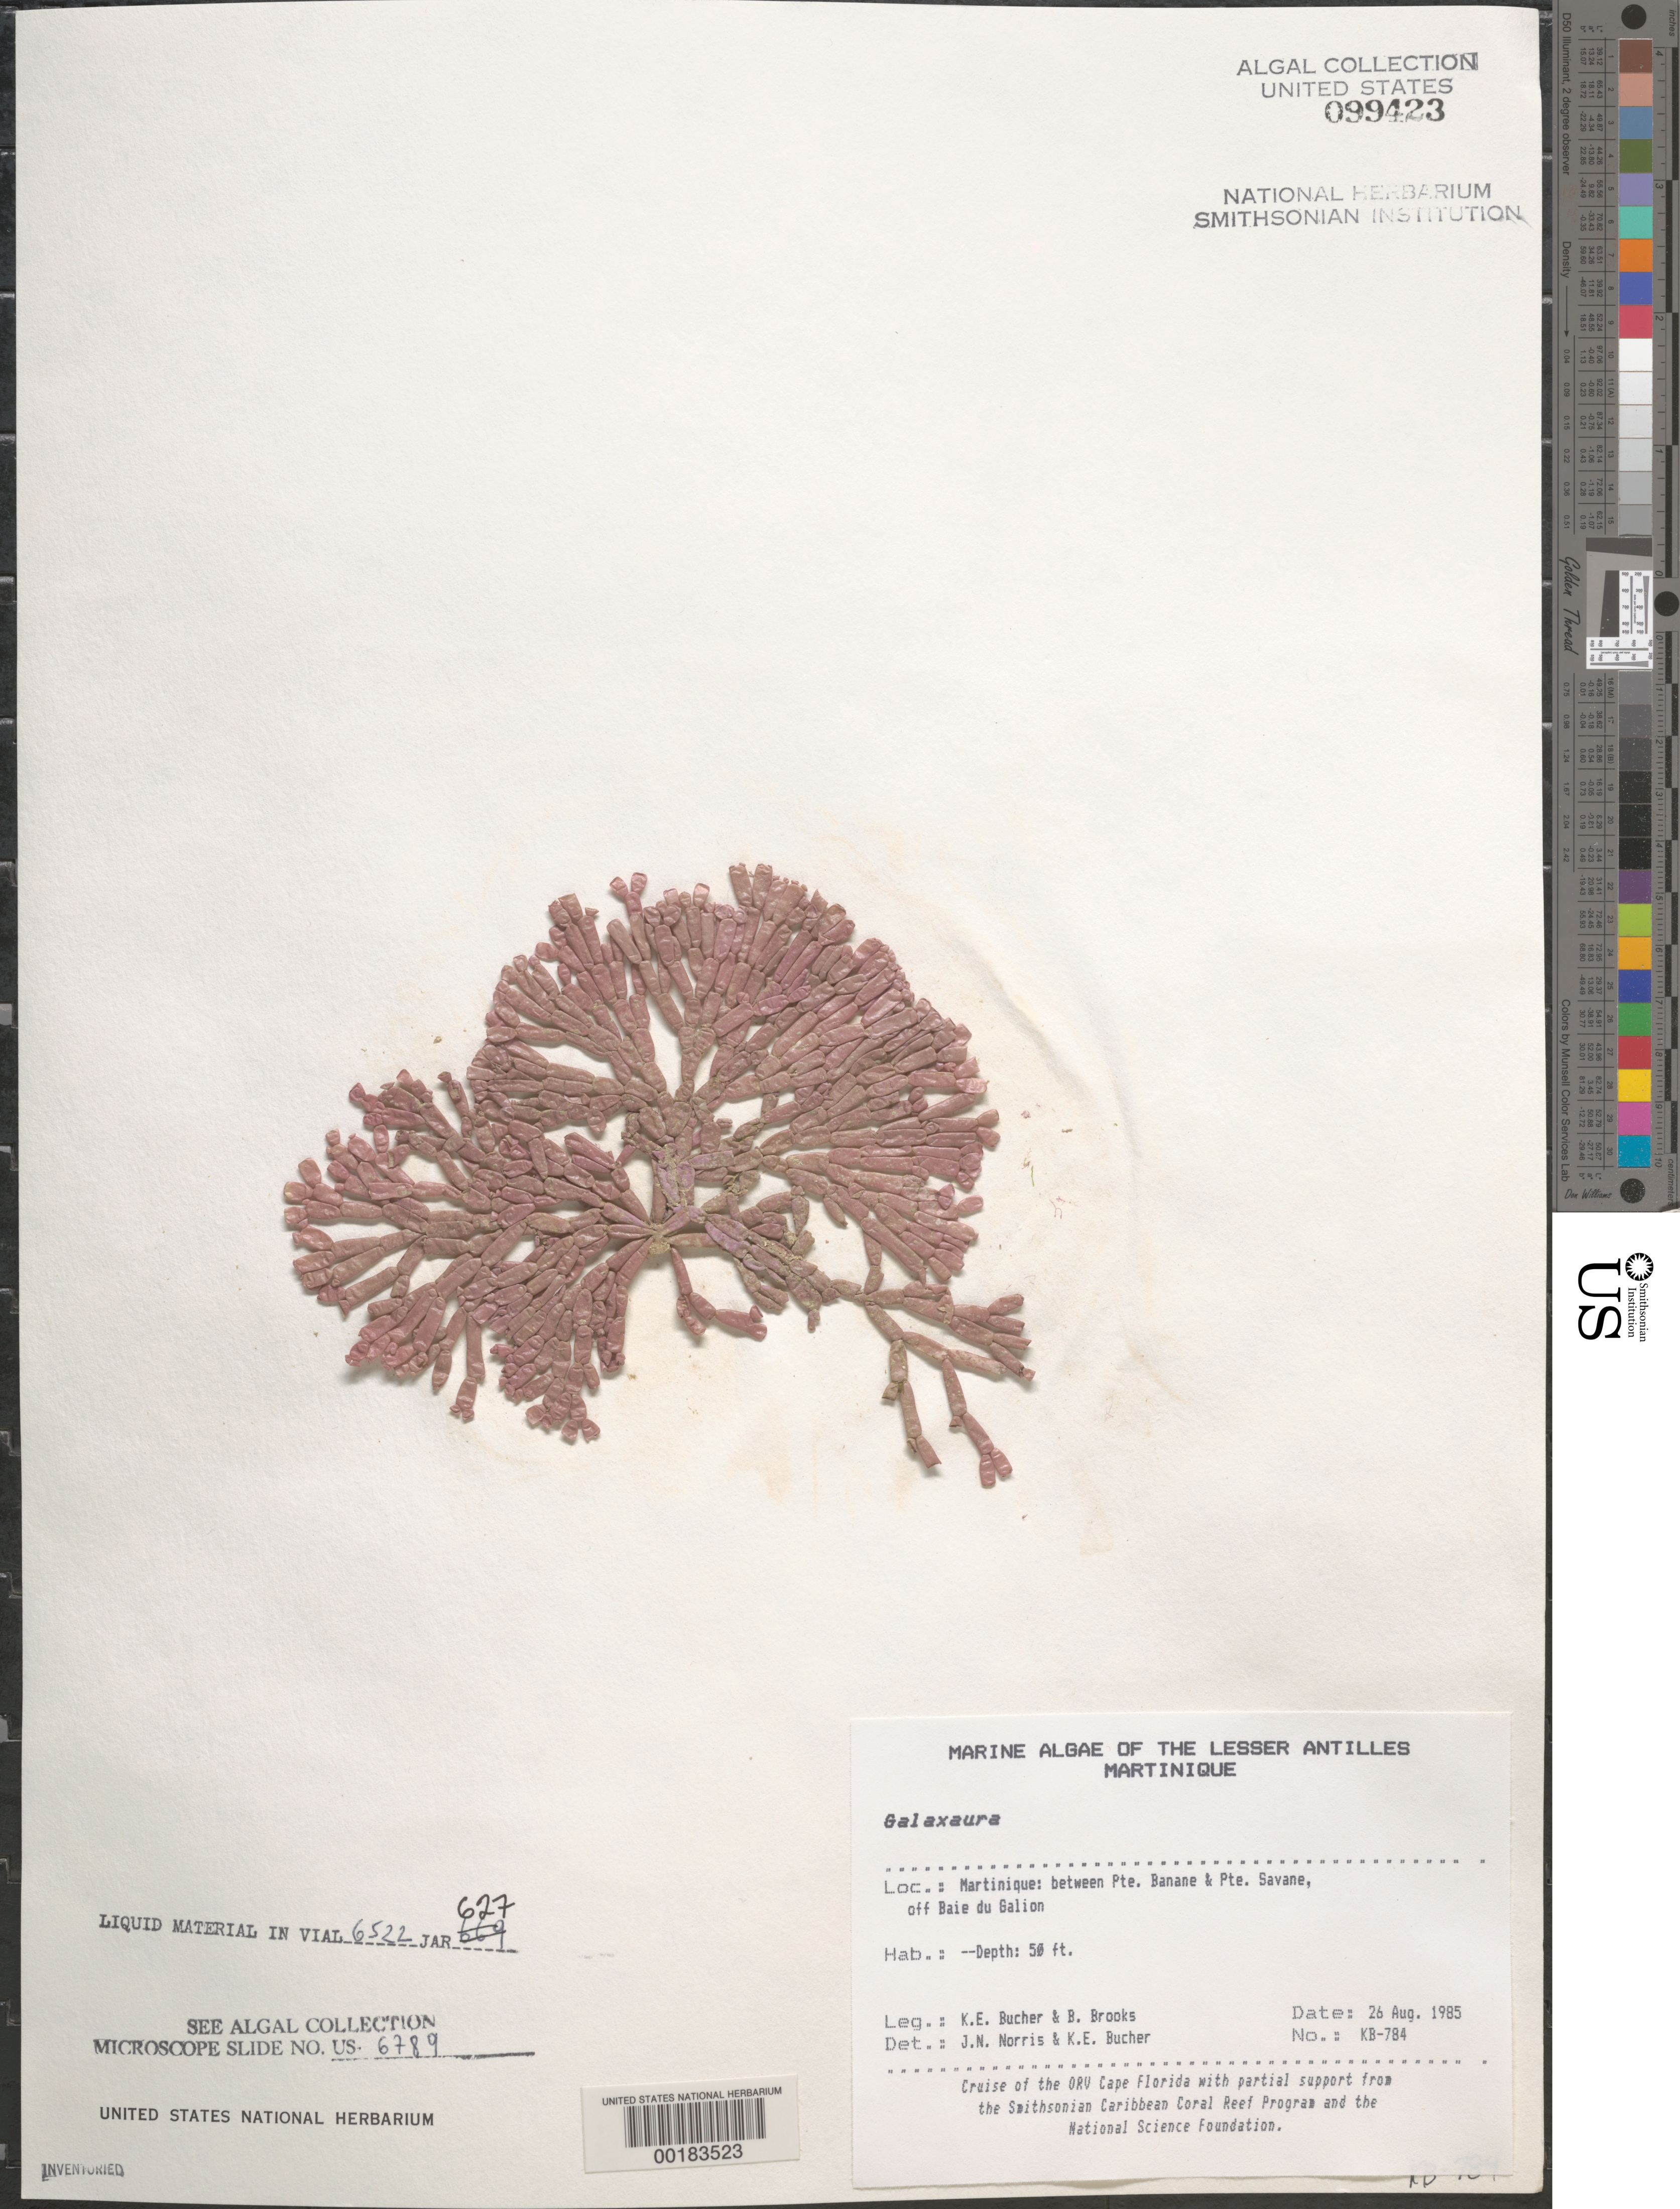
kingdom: Plantae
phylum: Rhodophyta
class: Florideophyceae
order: Nemaliales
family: Galaxauraceae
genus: Galaxaura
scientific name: Galaxaura sp.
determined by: Norris, J. N.; Bucher, K. E.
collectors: K. E. Bucher & B. Brooks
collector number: Kb-784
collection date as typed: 26 Aug 1985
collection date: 1985-08-26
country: Martinique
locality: Between Pointe Banane and Pointe Savane, off Baie du Galion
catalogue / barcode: US 99423